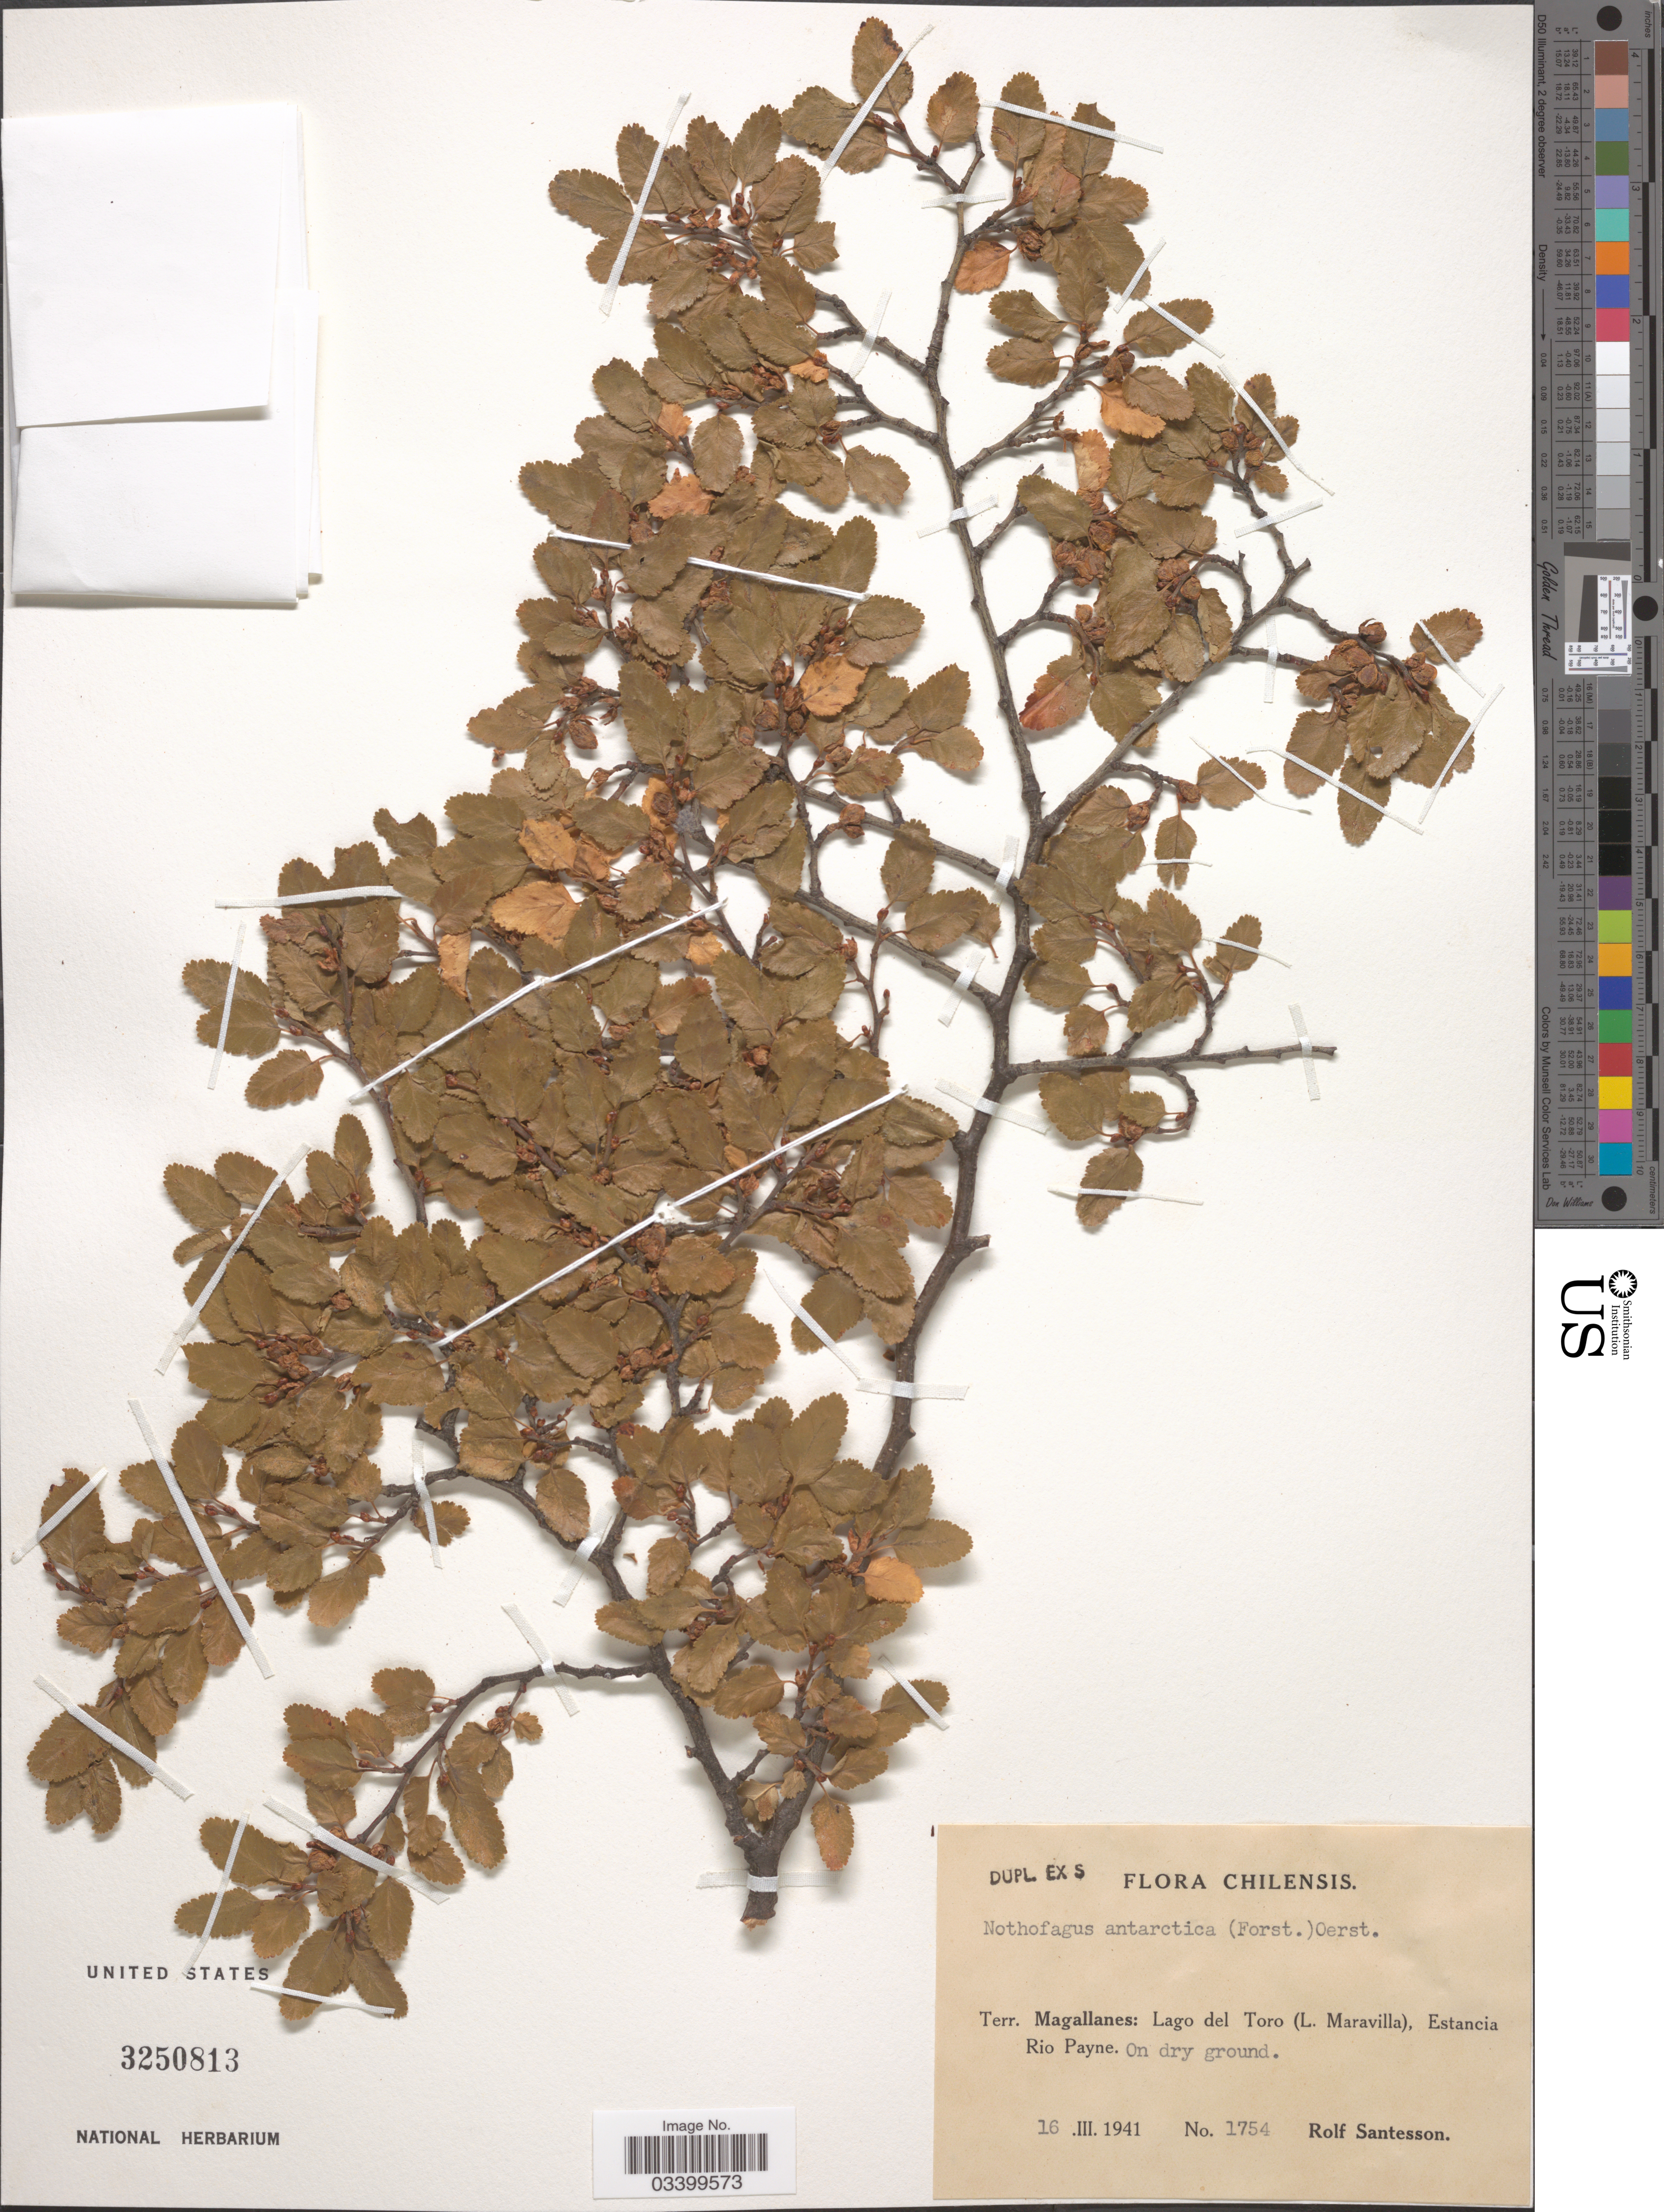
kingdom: Plantae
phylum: Tracheophyta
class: Magnoliopsida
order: Fagales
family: Nothofagaceae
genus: Nothofagus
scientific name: Nothofagus antarctica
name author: (G. Forst.) Oerst.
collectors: R. Santesson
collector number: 1754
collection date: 1941-03-16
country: Chile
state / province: Magallanes y de la Antártica Chilena (XII)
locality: Terr. Magallanes: Lago del Toro (L. Maravilla), Estancia Rio Payne.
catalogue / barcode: US 3250813